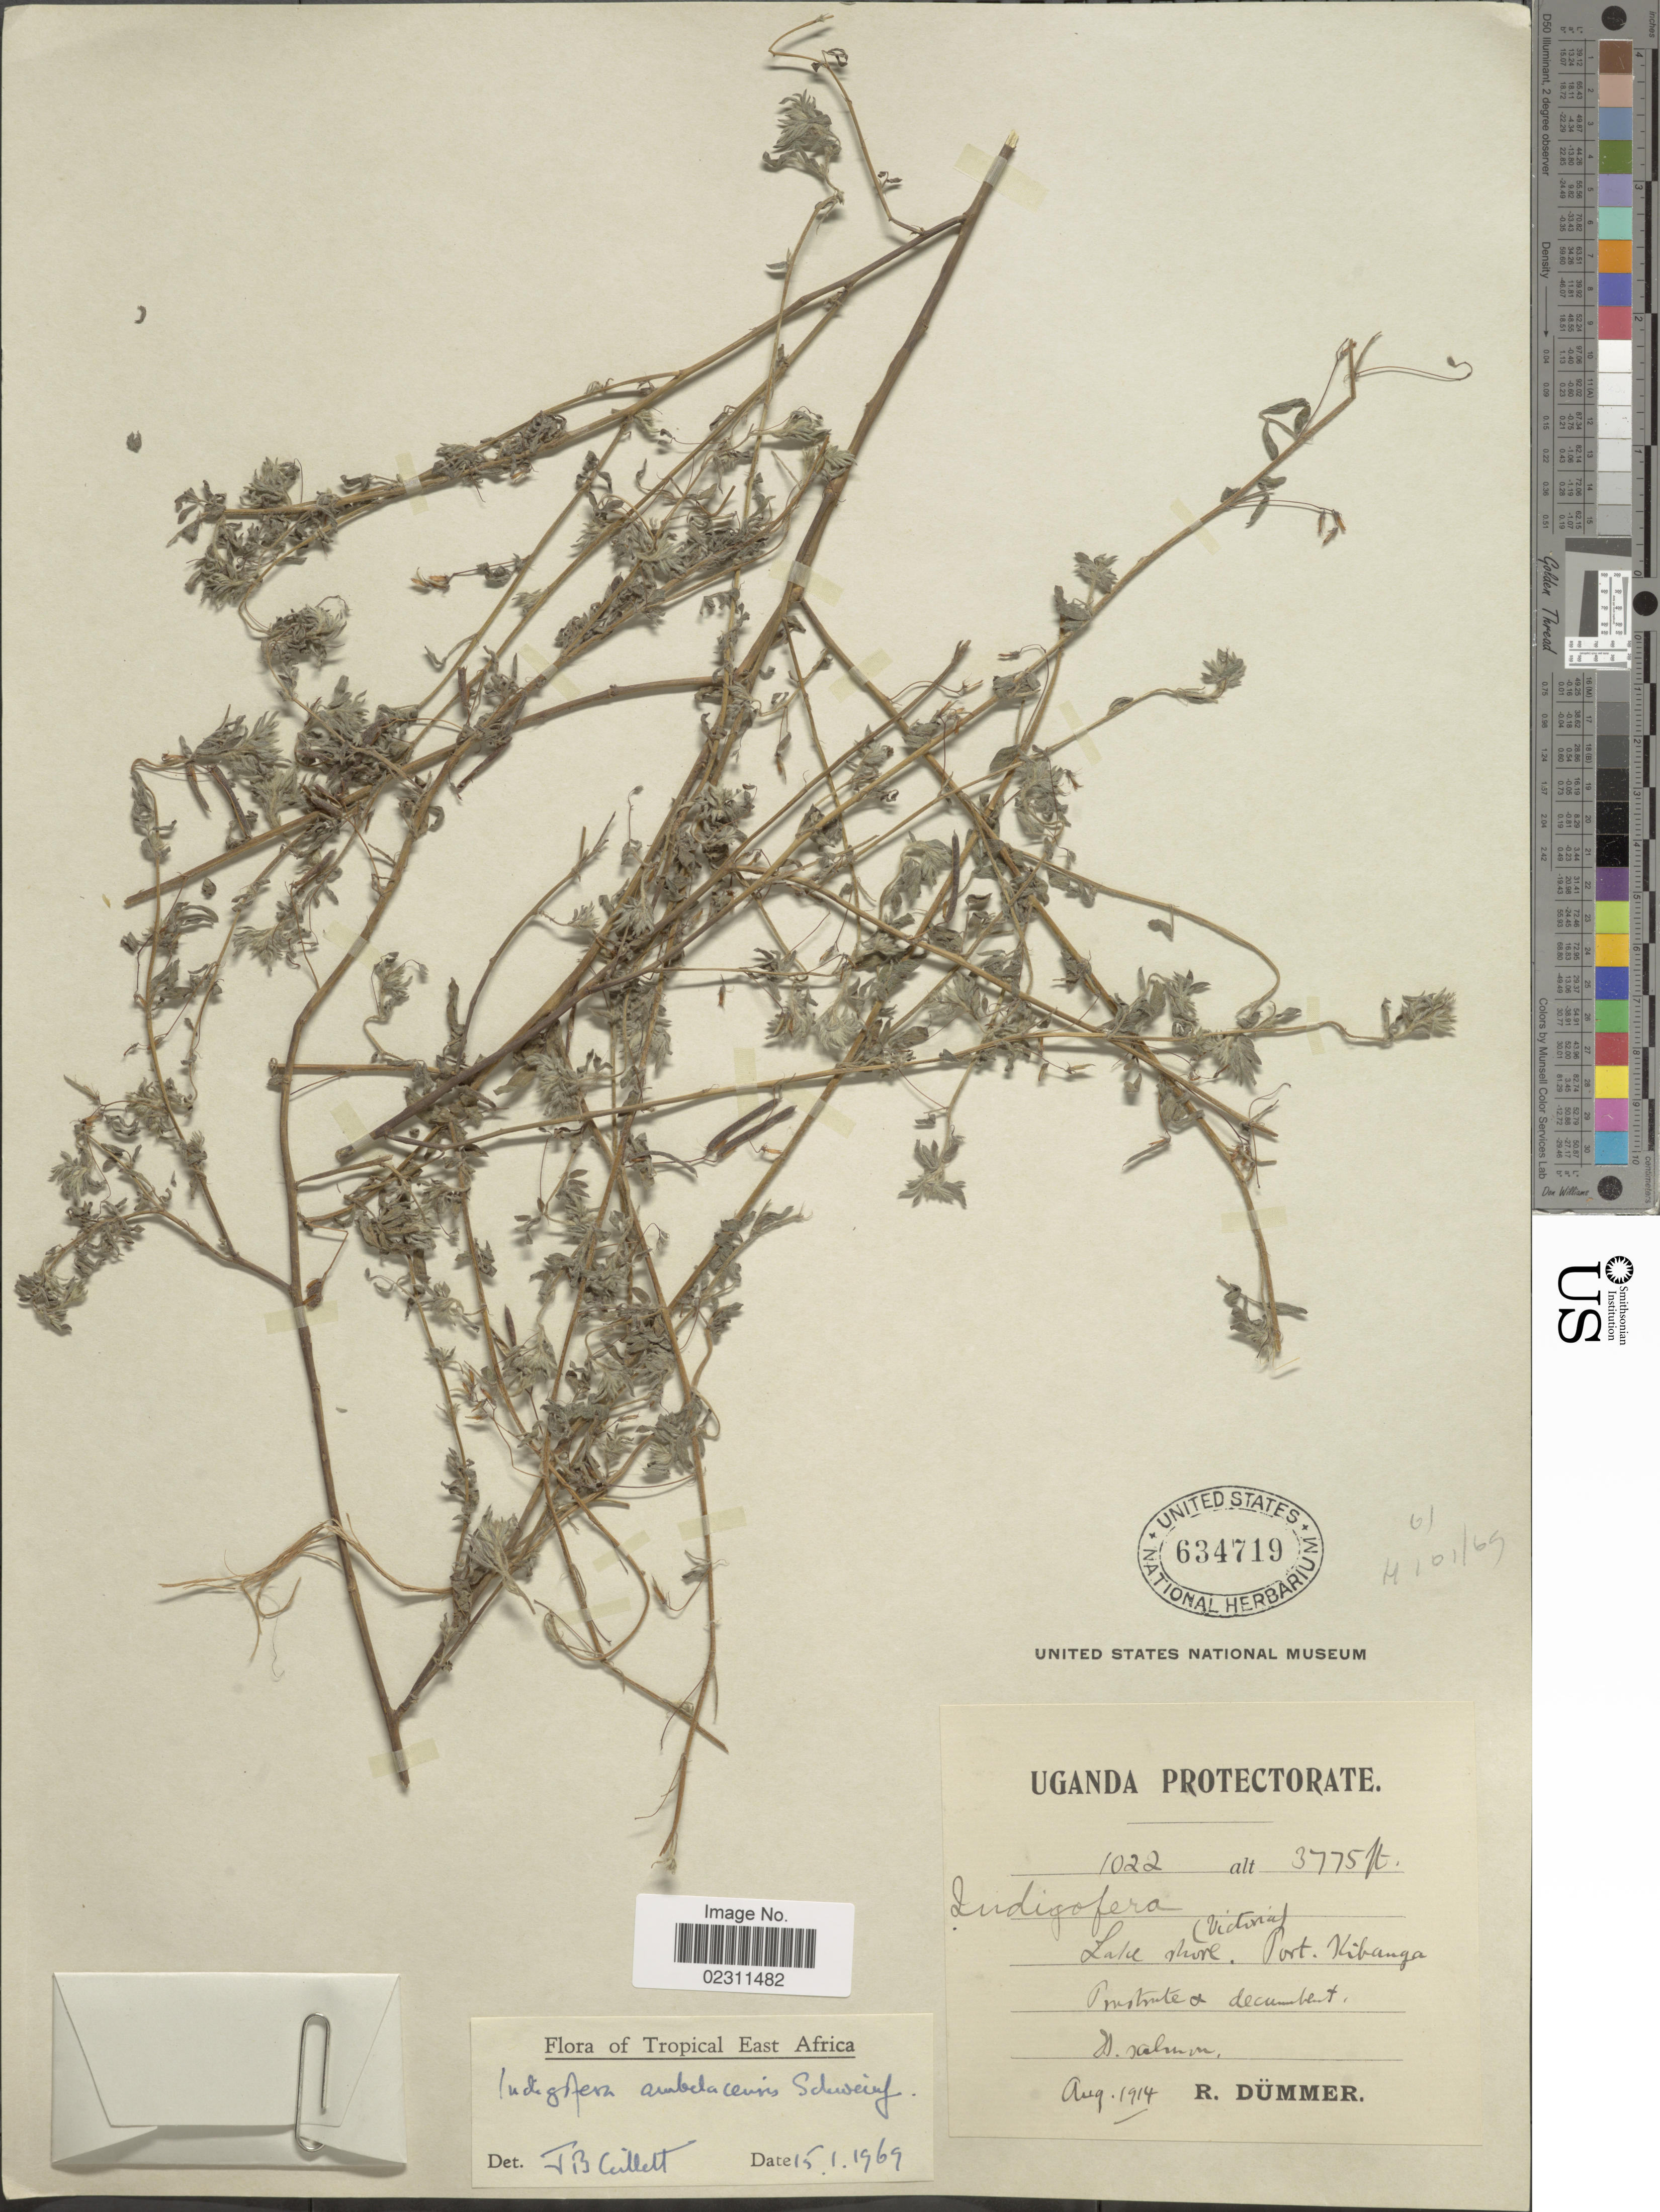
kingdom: Plantae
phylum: Tracheophyta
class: Magnoliopsida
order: Fabales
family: Fabaceae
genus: Indigofera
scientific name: Indigofera ambelacensis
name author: Schweinf.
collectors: R. Dümmer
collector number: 1022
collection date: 1914-08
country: Uganda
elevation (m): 1151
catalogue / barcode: US 634719